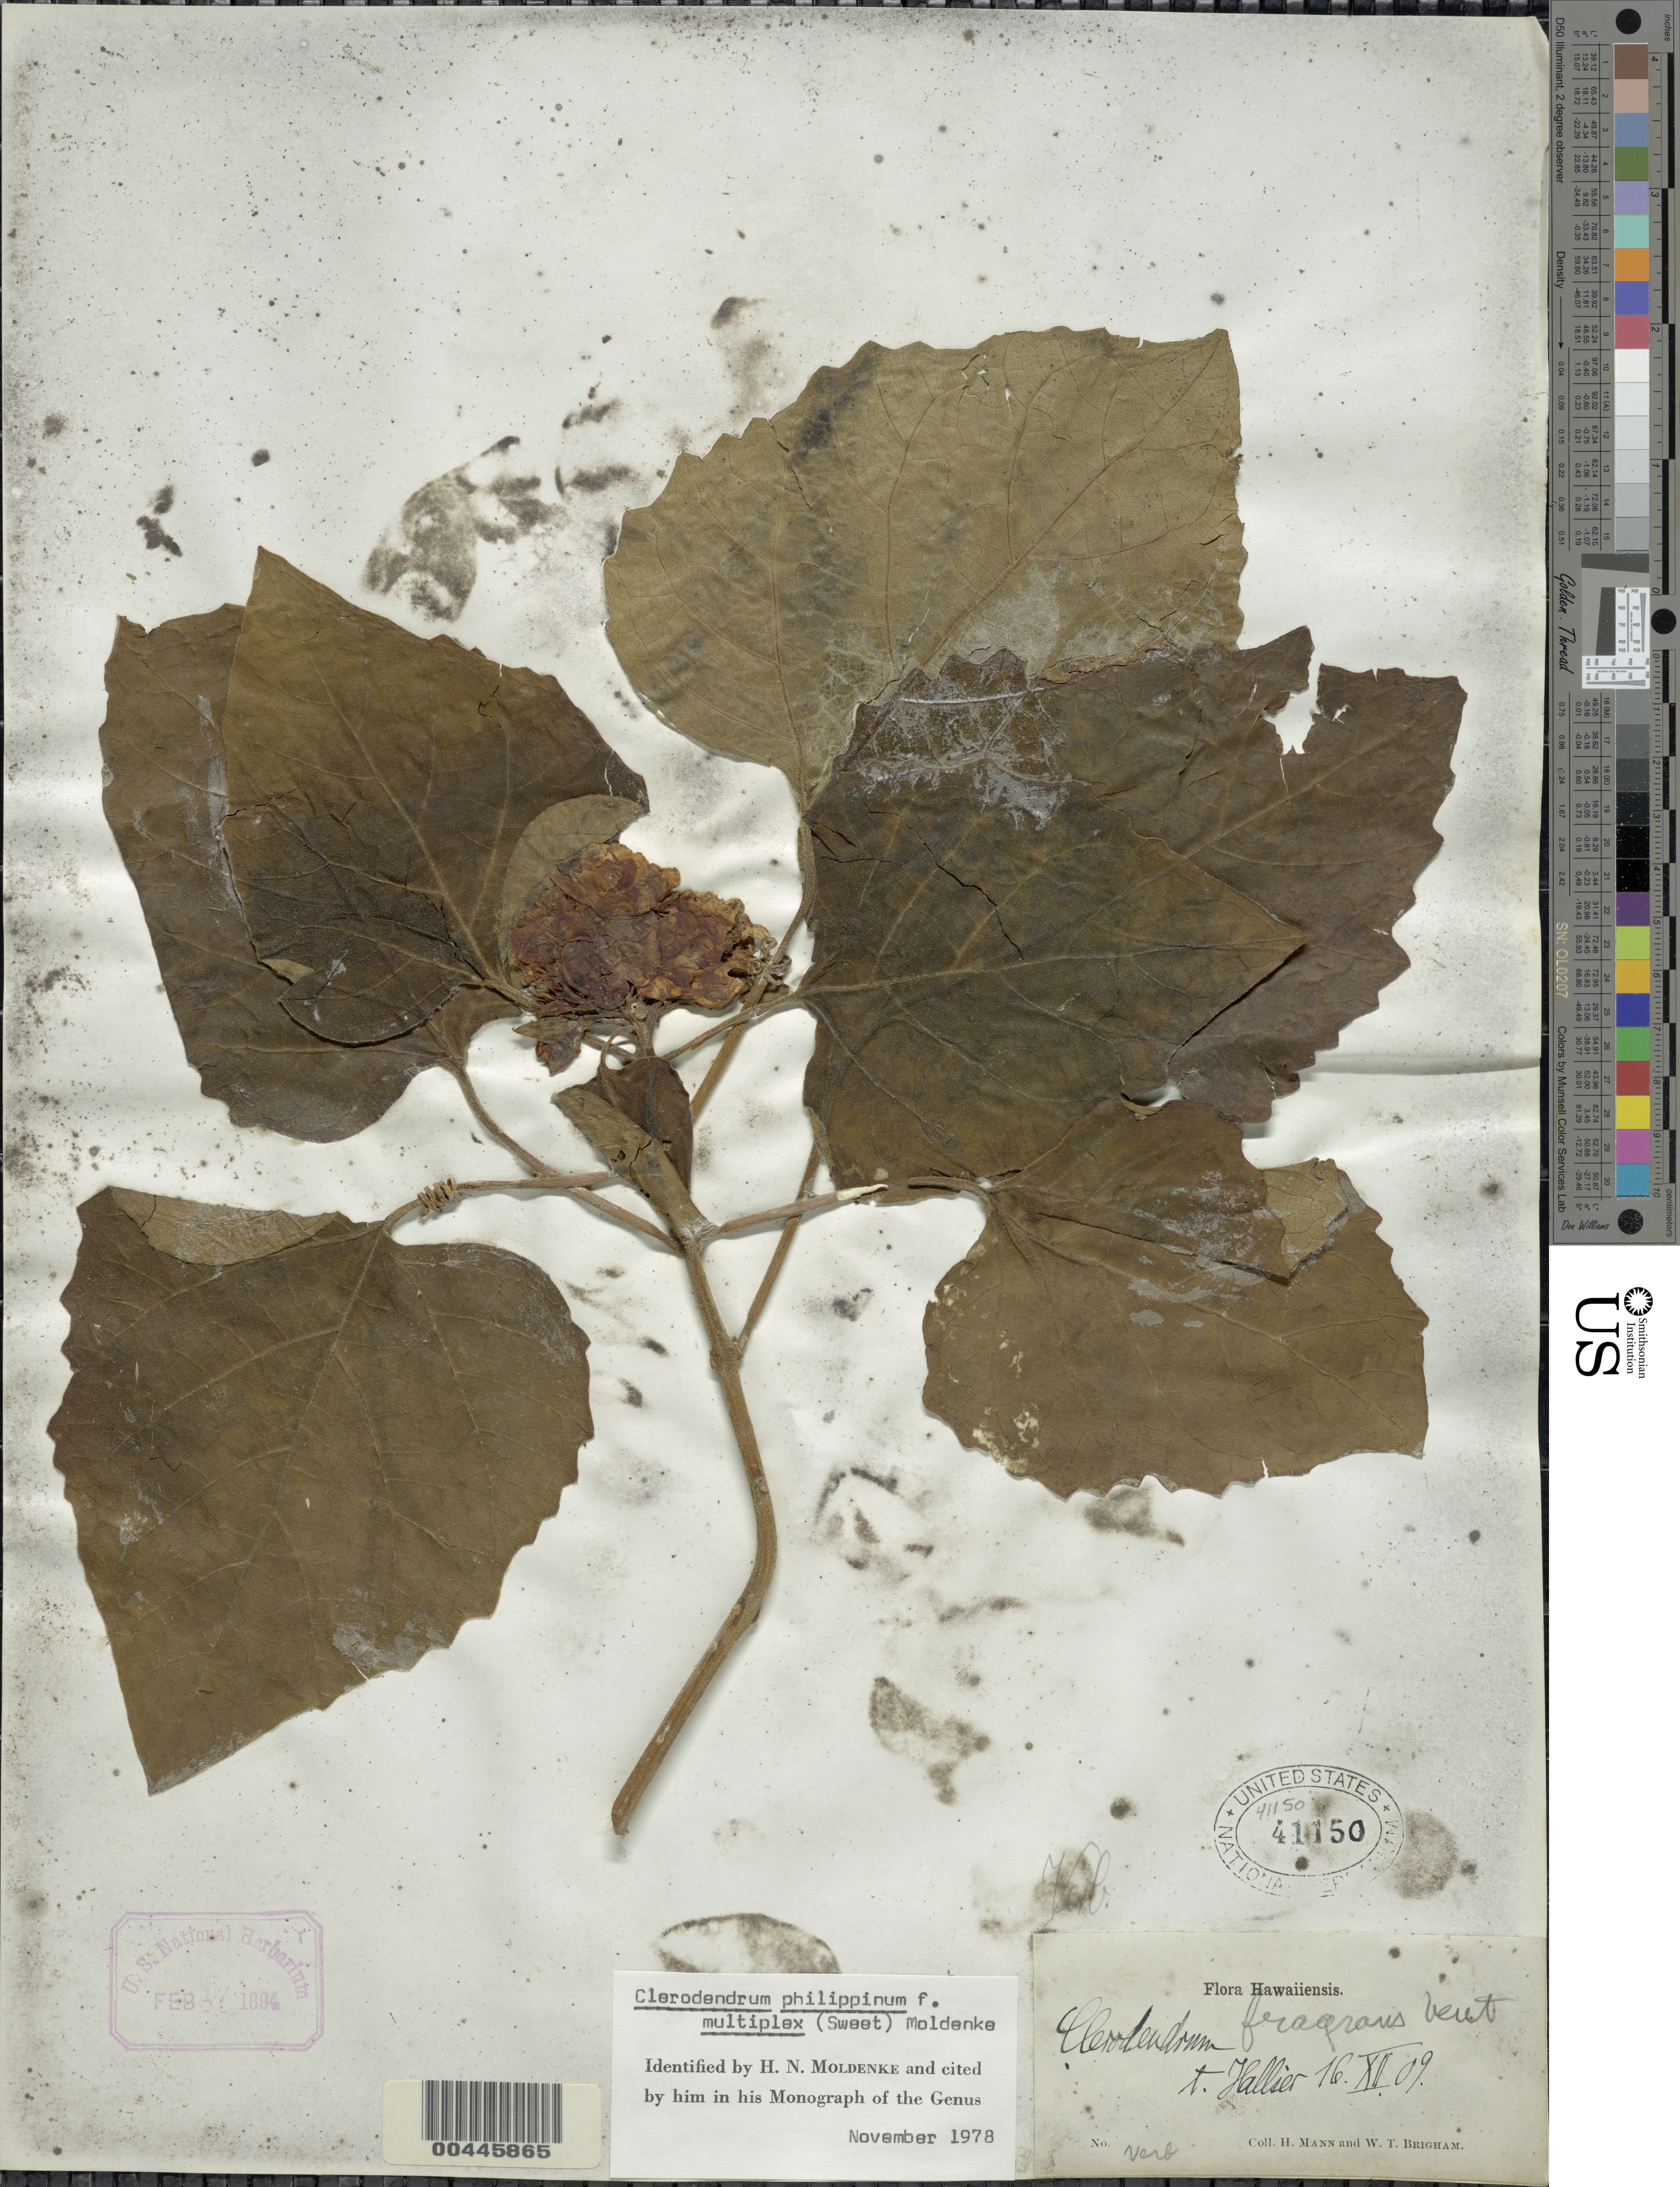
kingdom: Plantae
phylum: Tracheophyta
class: Magnoliopsida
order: Lamiales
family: Lamiaceae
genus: Clerodendrum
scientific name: Clerodendrum chinense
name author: (Osbeck) Mabb.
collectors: H. Mann & W. T. Brigham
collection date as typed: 16 Dec 1909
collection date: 1909-12-16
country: United States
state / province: Hawaii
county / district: Hawaii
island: Hawaii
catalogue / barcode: US 41150